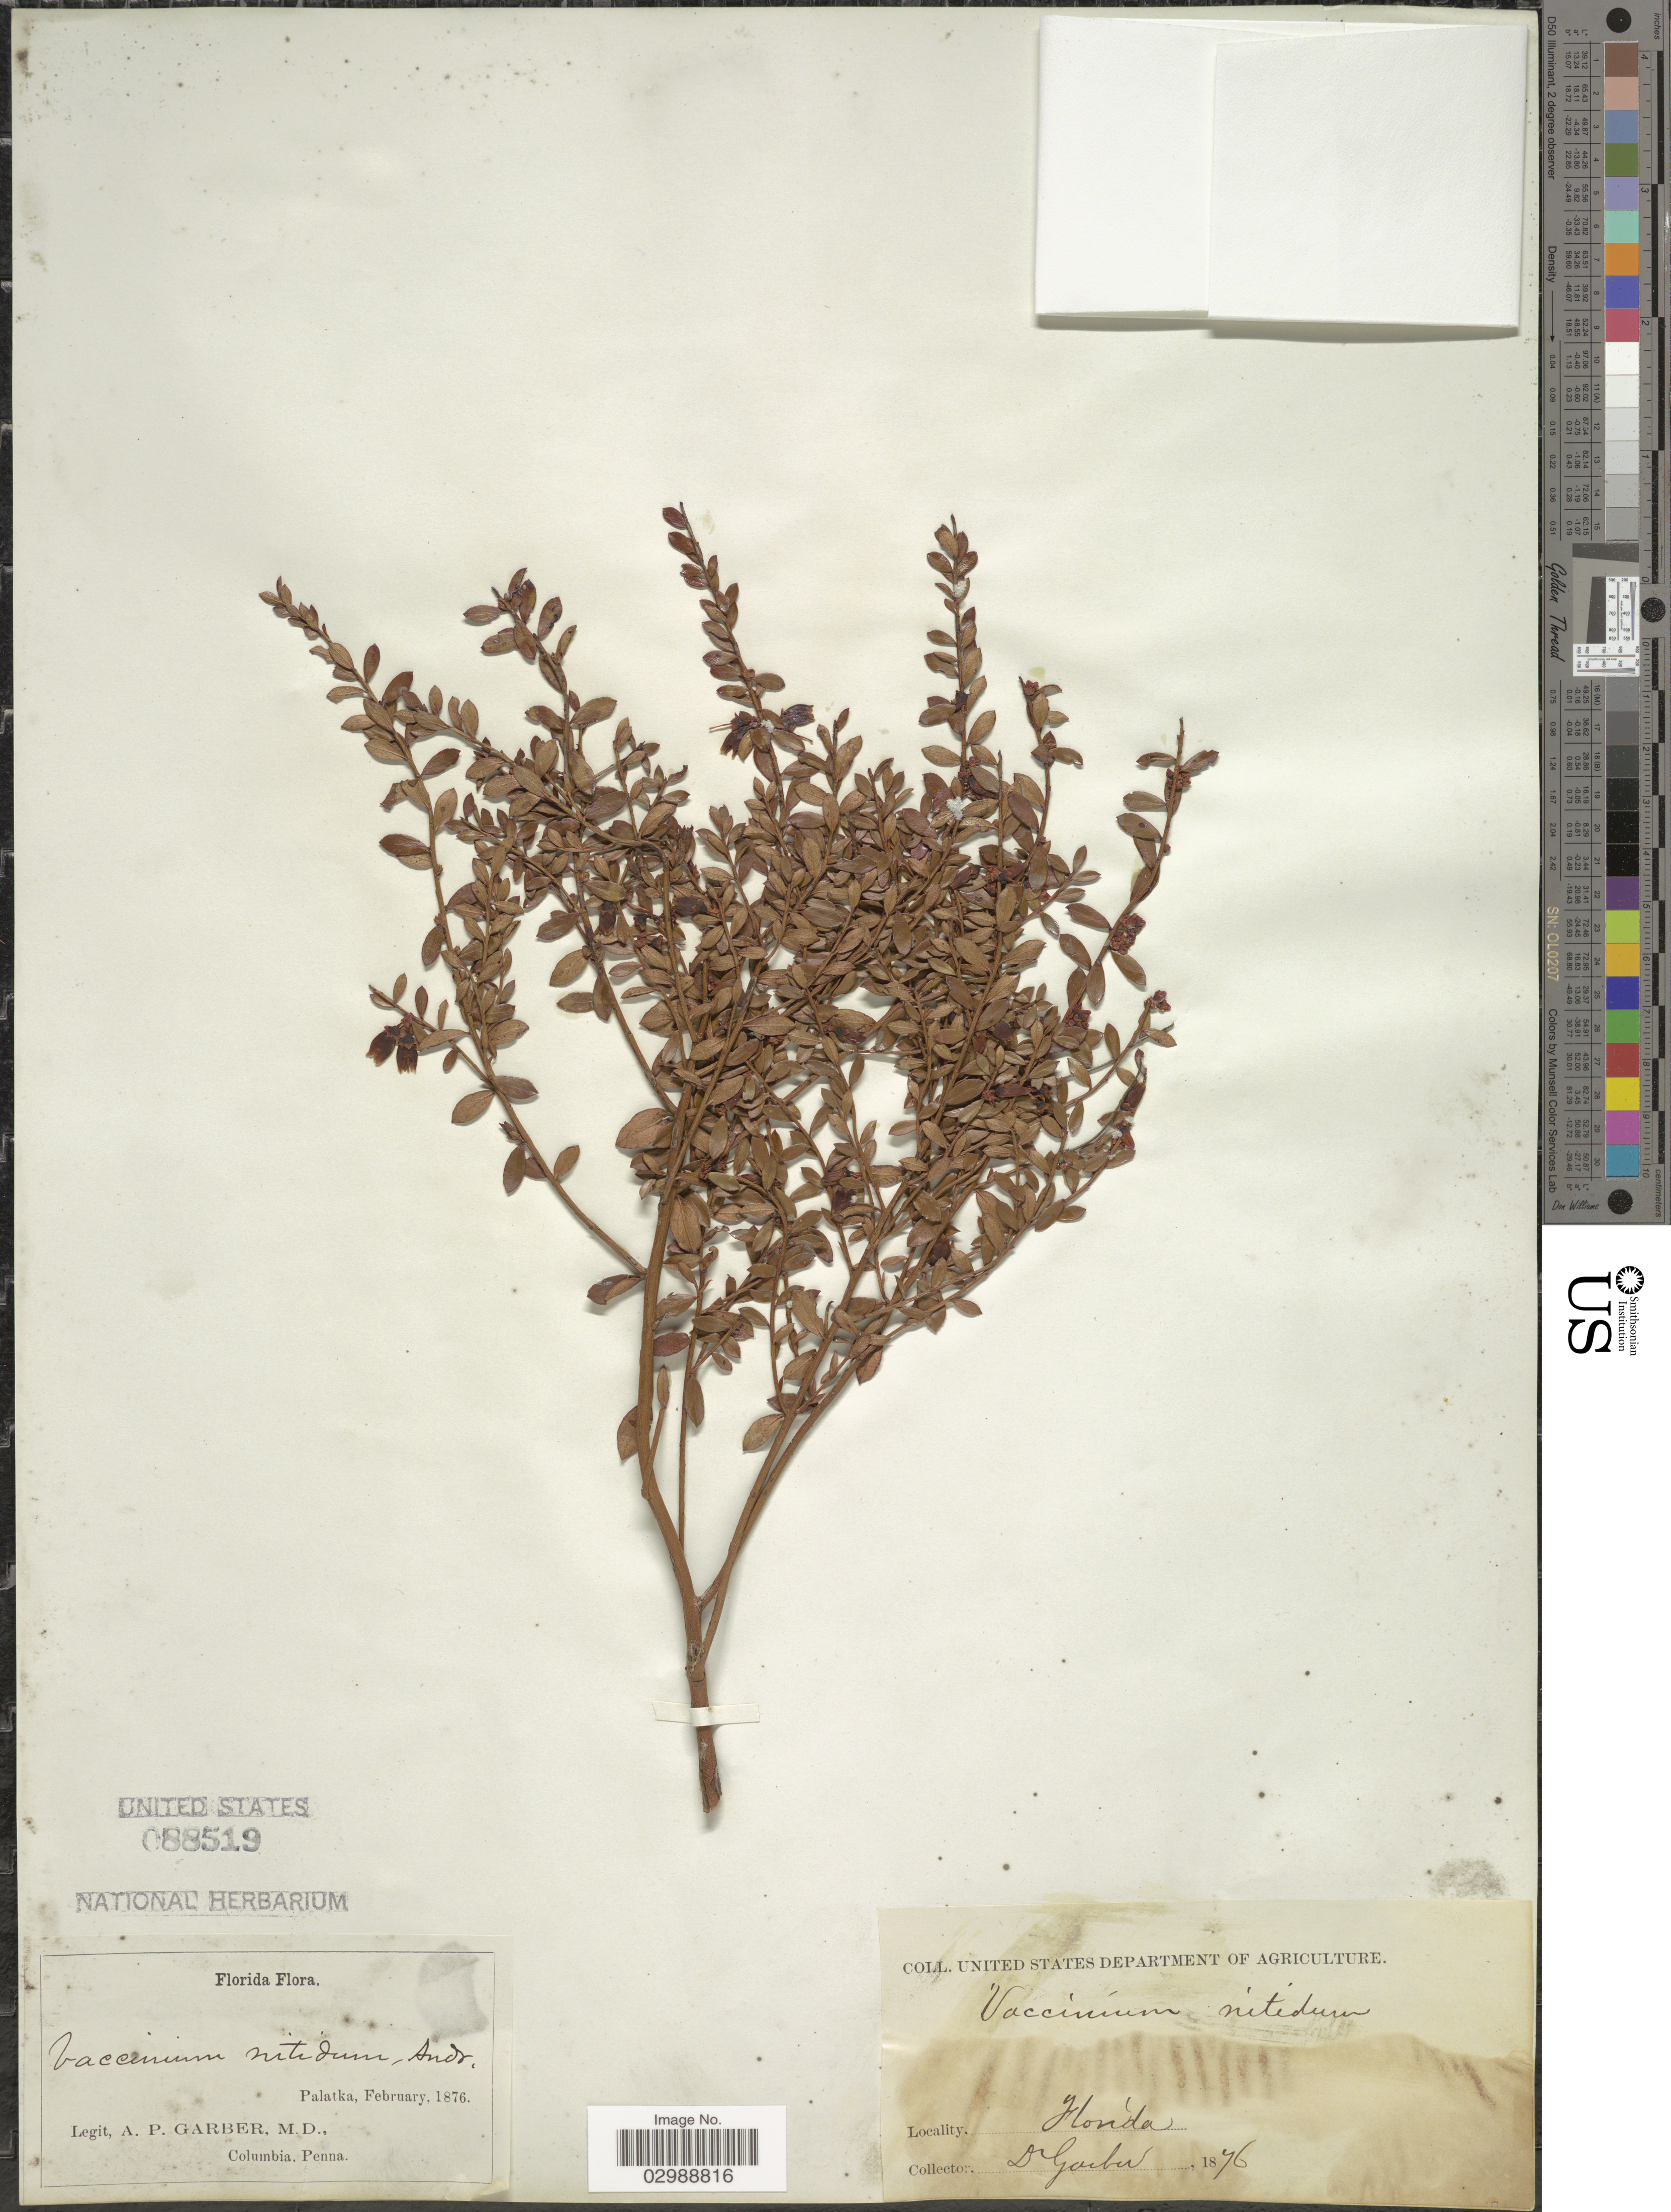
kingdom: Plantae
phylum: Tracheophyta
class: Magnoliopsida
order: Ericales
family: Ericaceae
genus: Vaccinium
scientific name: Vaccinium nitidum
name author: Andrews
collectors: A. P. Garber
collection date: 1876-02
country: United States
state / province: Florida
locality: Palatka.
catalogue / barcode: US 88519